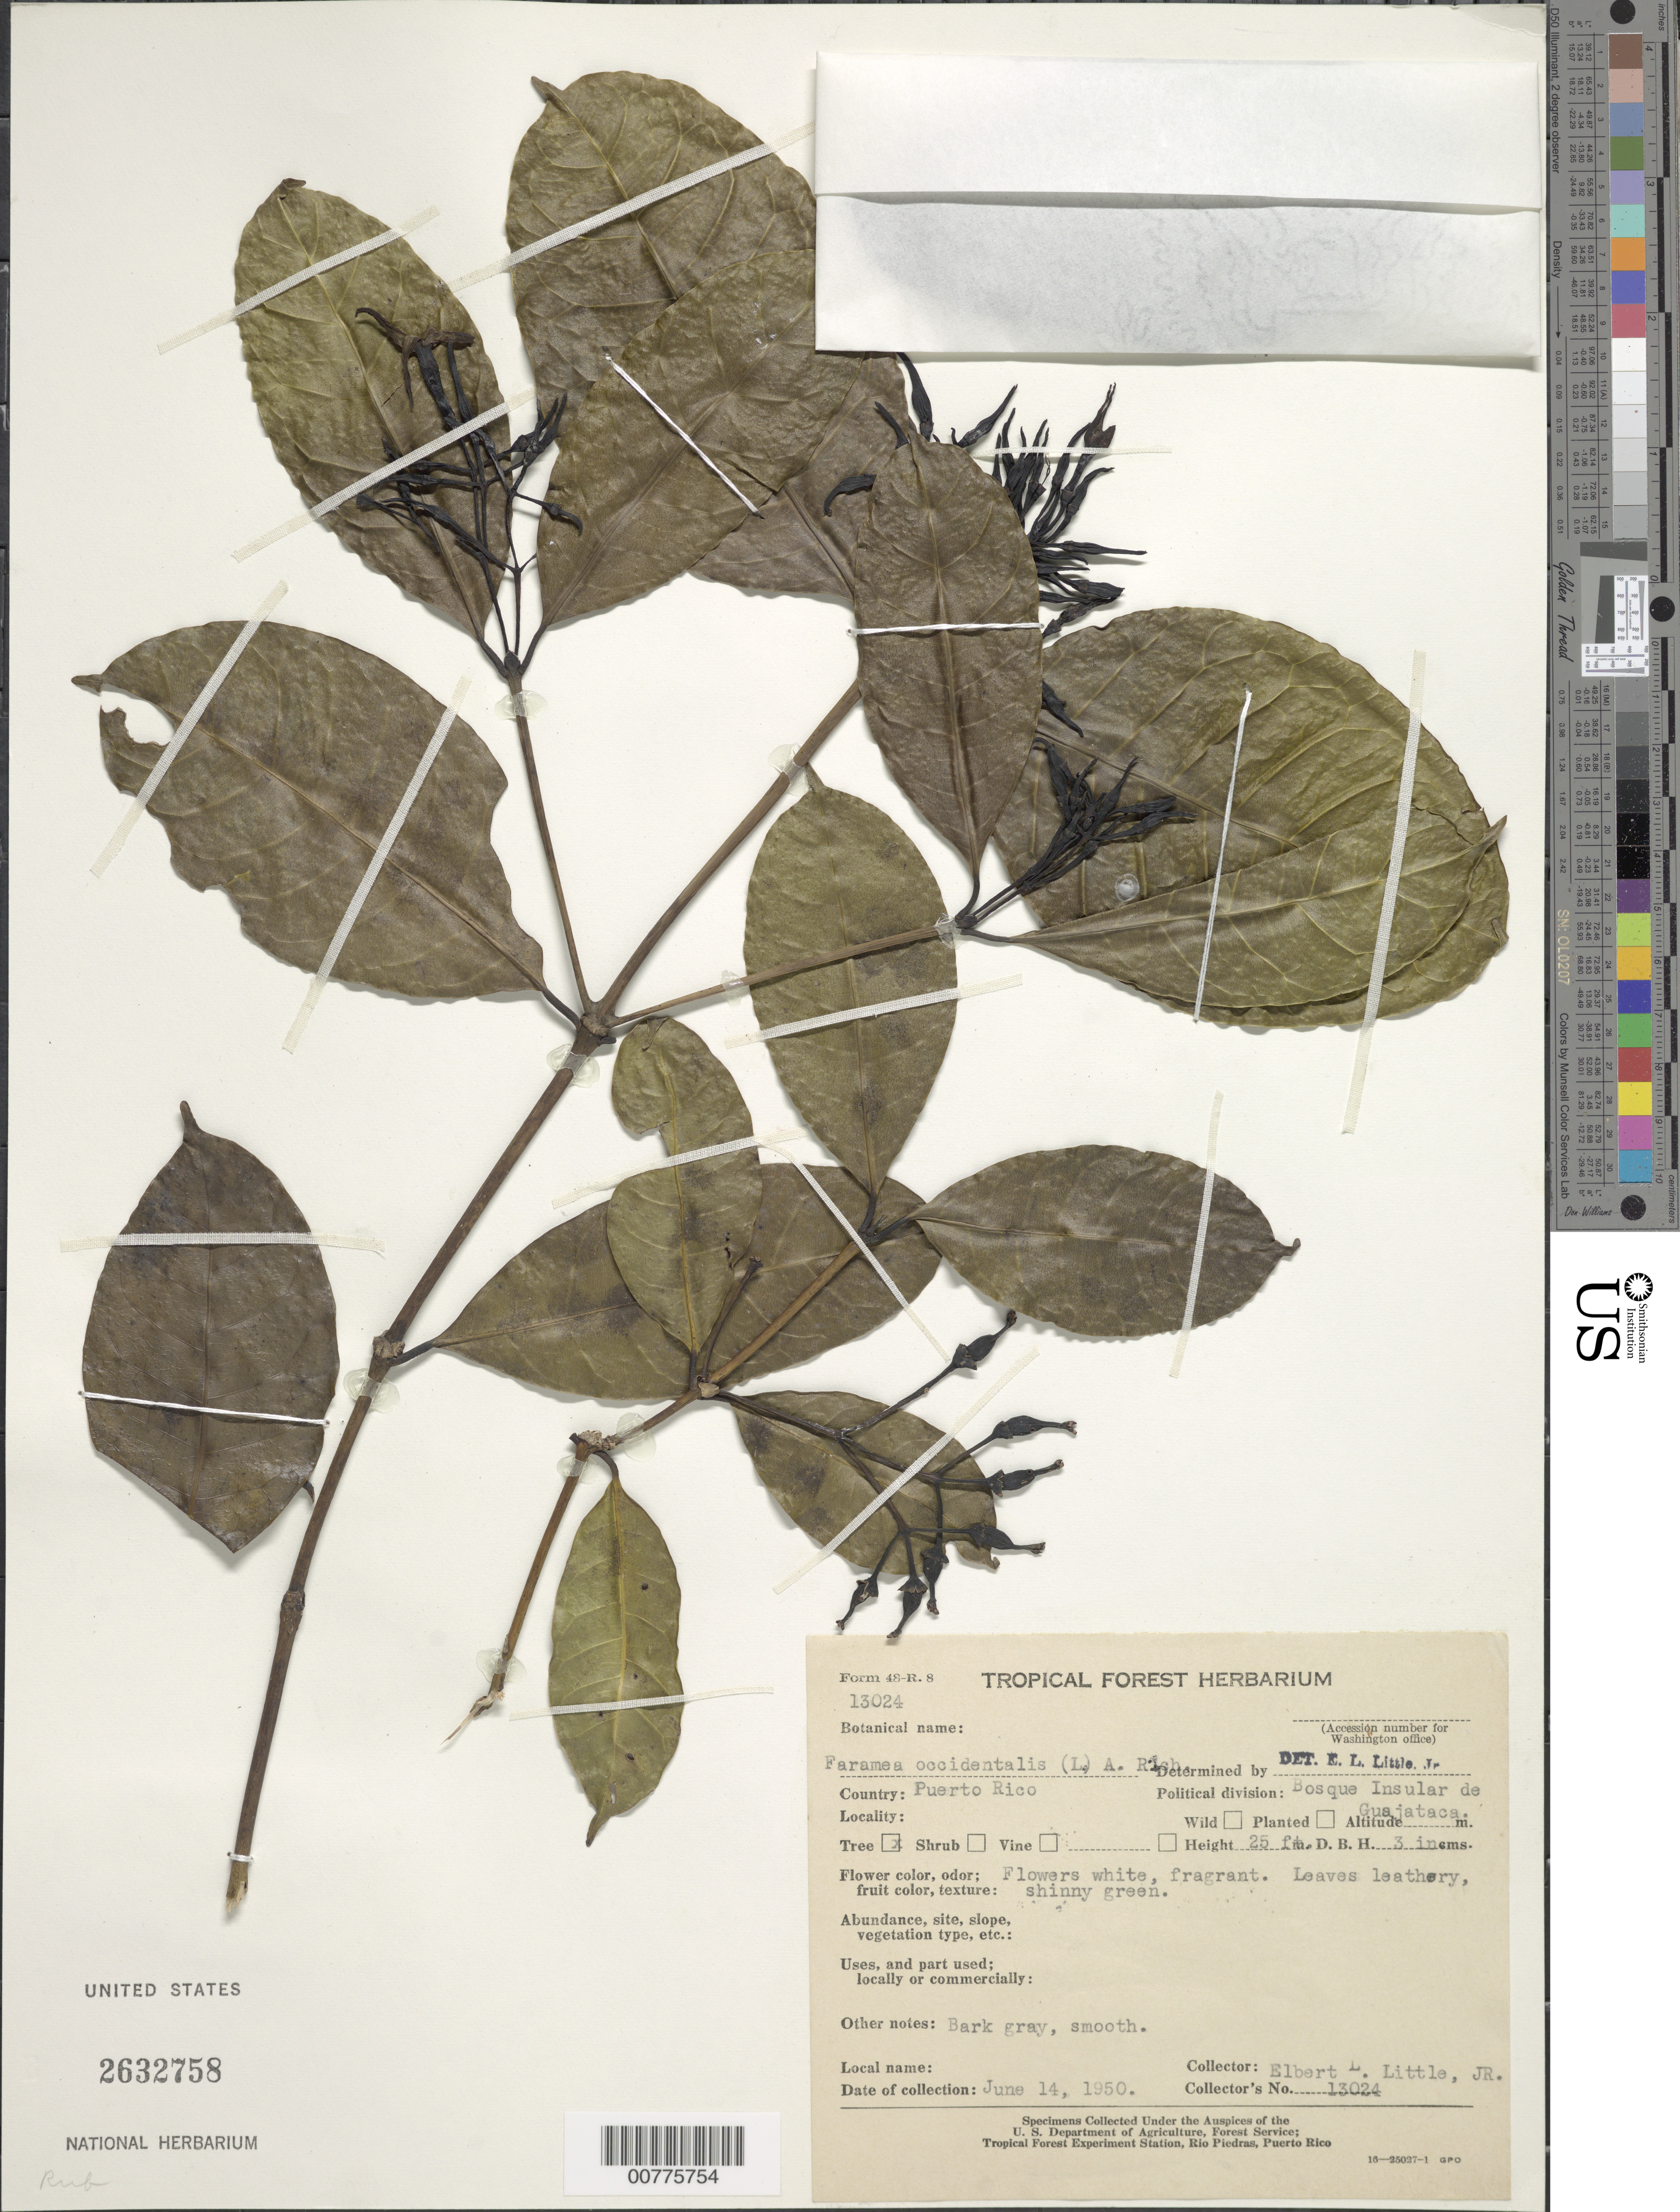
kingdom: Plantae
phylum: Tracheophyta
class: Magnoliopsida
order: Gentianales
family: Rubiaceae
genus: Faramea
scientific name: Faramea occidentalis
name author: (L.) A. Rich.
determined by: Little, Elbert L., Jr., (FSSR), United States Department of Agriculture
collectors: E. L. Little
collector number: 13024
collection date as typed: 14 Jun 1950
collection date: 1950-06-14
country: Puerto Rico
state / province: Quebradillas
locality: Bosque Insular de Guajataca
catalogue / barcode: US 2632758